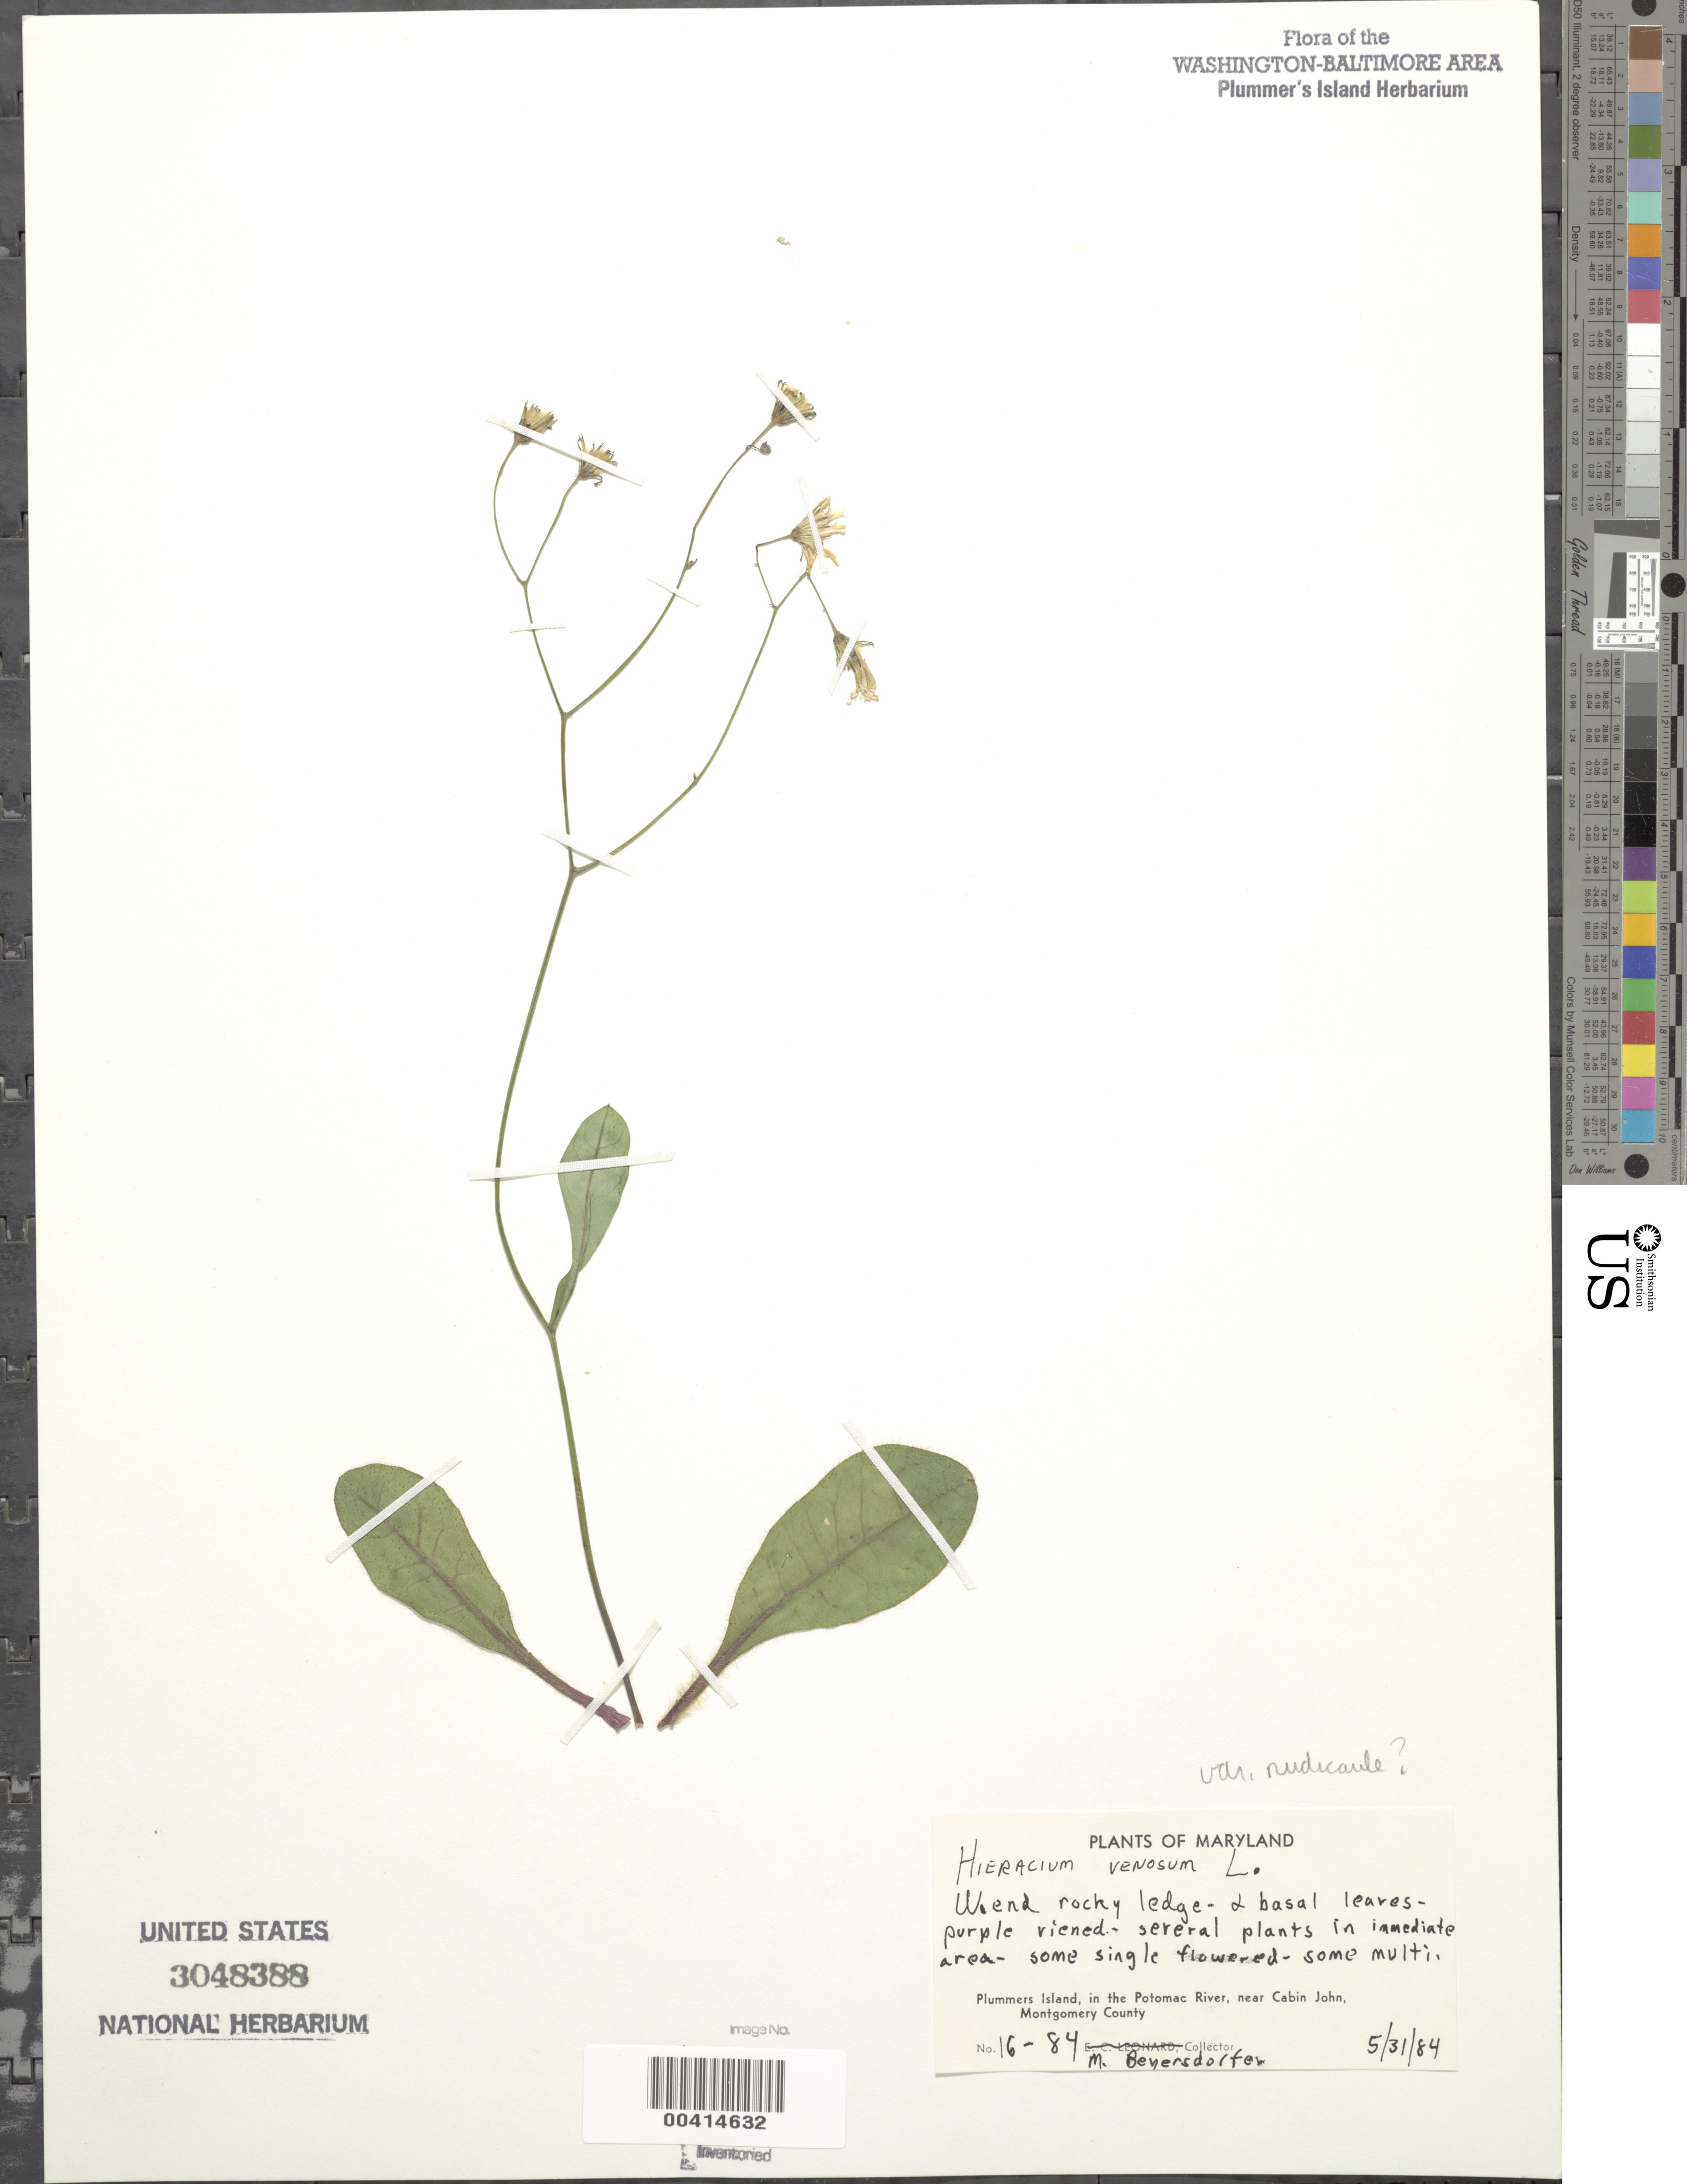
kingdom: Plantae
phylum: Tracheophyta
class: Magnoliopsida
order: Asterales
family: Asteraceae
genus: Hieracium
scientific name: Hieracium venosum var. nudicaule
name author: Farw.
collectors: M. Beyersdorfer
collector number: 16-84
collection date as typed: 31 May 1984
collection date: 1984-05-31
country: United States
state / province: Maryland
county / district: Montgomery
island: Plummers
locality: Plummer's Island; W. end C. & O. Canal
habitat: Rocky ledge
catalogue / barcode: US 3048388